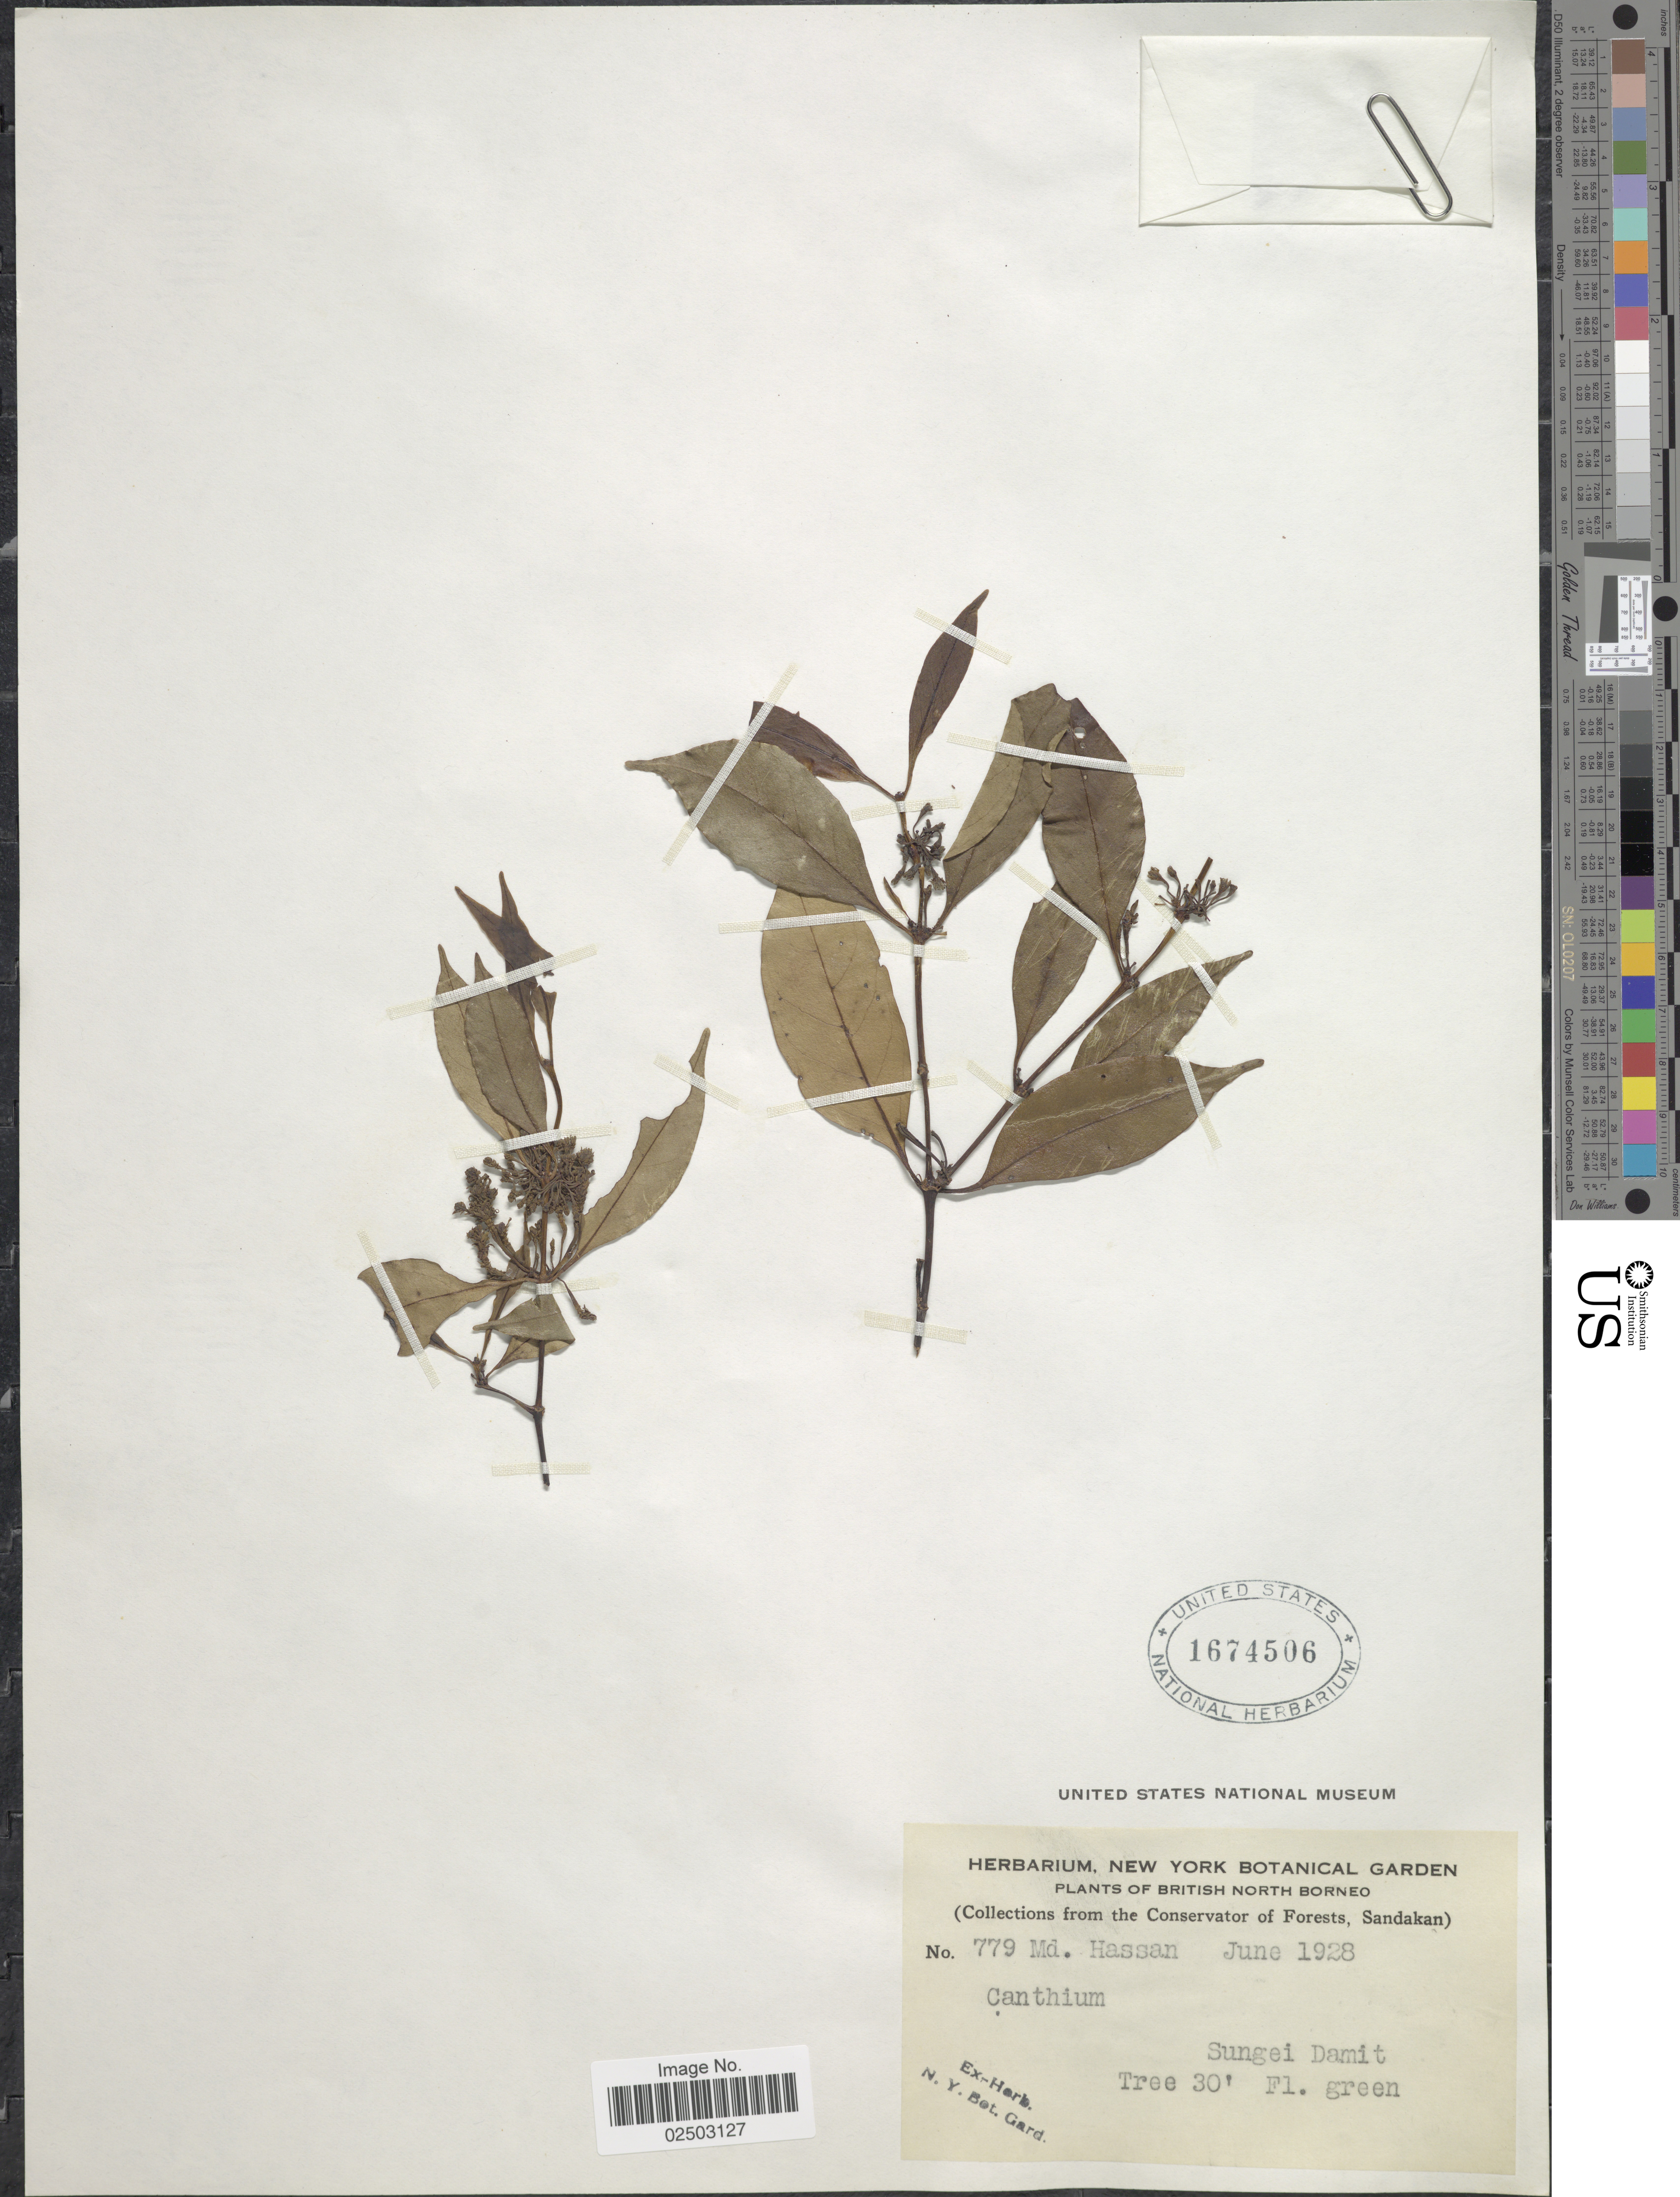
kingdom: Plantae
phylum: Tracheophyta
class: Magnoliopsida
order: Gentianales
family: Rubiaceae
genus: Bridsonia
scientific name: Bridsonia chamaedendrum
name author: (Kuntze) Verstraete & A.E. van Wyk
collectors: M. Hassan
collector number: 779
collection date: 1928-06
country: Malaysia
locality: British North Borneo, (Conservator of Forests, Sandakan), Sungei Damit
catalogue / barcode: US 1674506